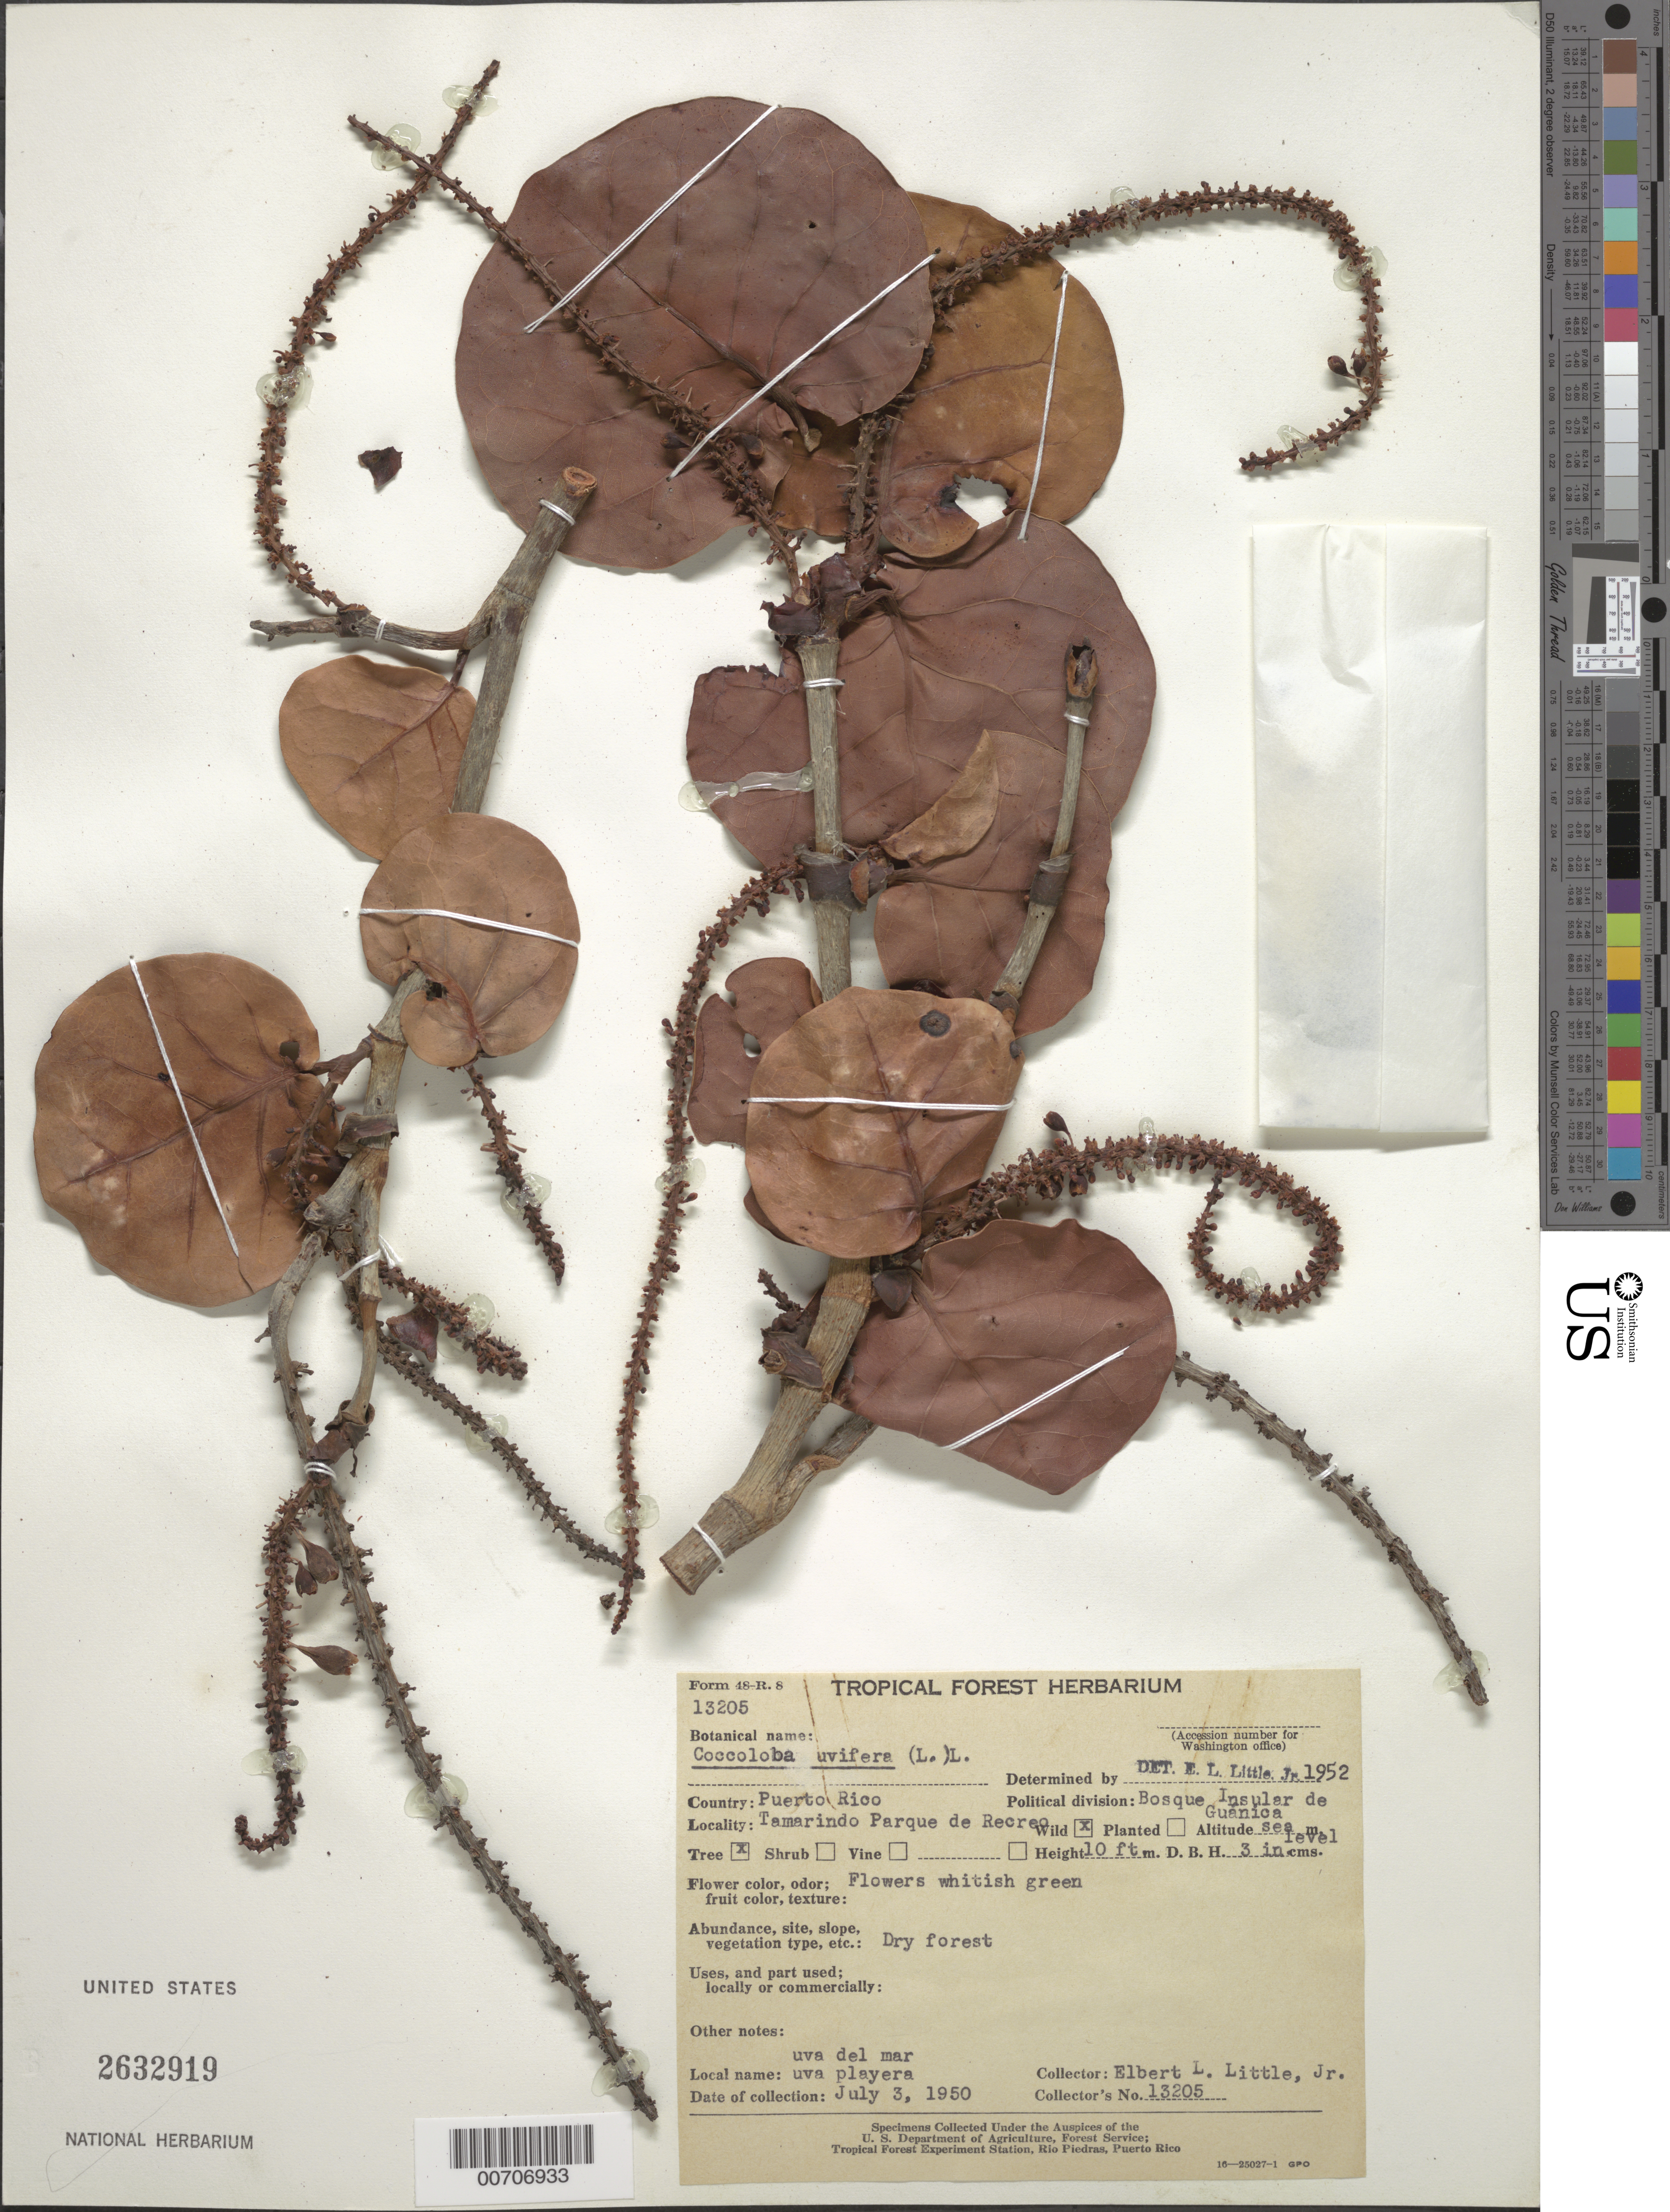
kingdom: Plantae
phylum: Tracheophyta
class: Magnoliopsida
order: Caryophyllales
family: Polygonaceae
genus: Coccoloba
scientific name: Coccoloba x uvifera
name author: L.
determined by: Little, Elbert L., Jr., (FSSR), United States Department of Agriculture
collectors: E. L. Little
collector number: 13205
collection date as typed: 03 Jul 1950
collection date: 1950-07-03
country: Puerto Rico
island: Greater Antilles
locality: Tamarindo Parque de Recreo, Bosque Insular de Guanica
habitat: Dry forest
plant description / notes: Common name: uva del mar; Common name: uva playera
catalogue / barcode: US 2632919